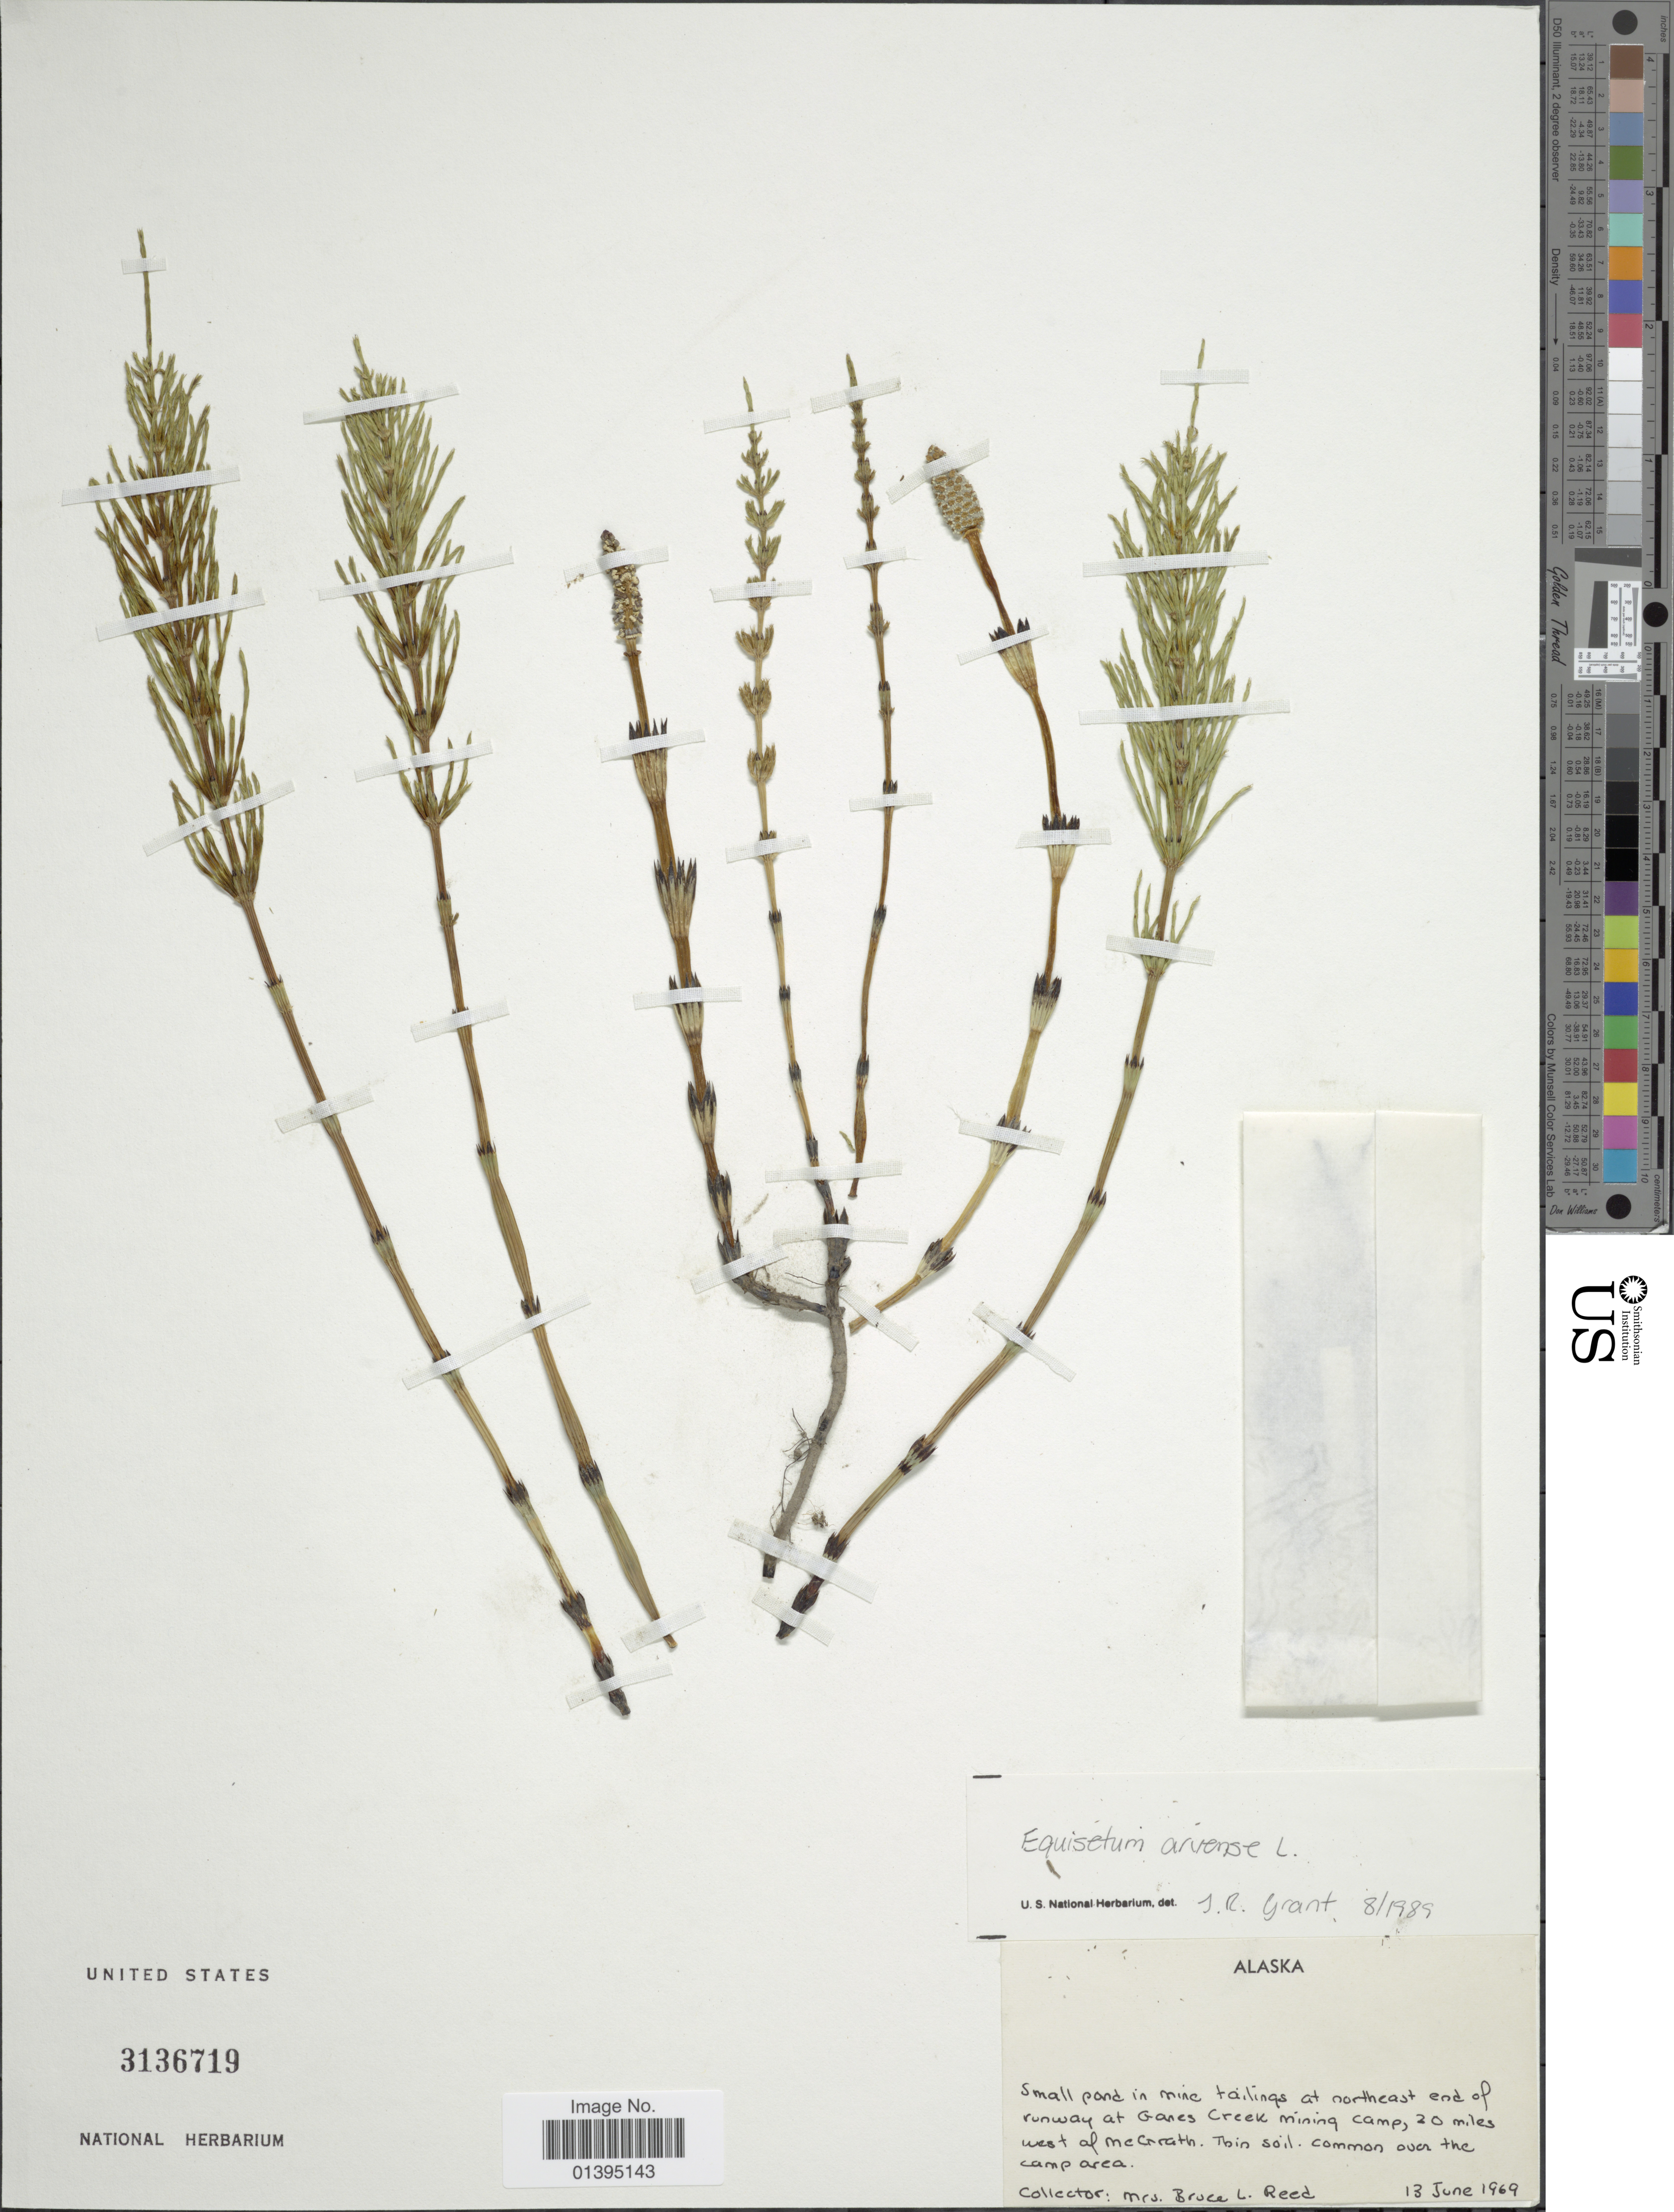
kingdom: Plantae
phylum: Tracheophyta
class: Polypodiopsida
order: Equisetales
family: Equisetaceae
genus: Equisetum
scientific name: Equisetum arvense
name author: L.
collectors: B. Reed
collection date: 1969-06-13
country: United States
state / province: Alaska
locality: Small pond in mine tailings at northeast end of runway at Ganes Creek mining camp, 20 miles west of McGrath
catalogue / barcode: US 3136719